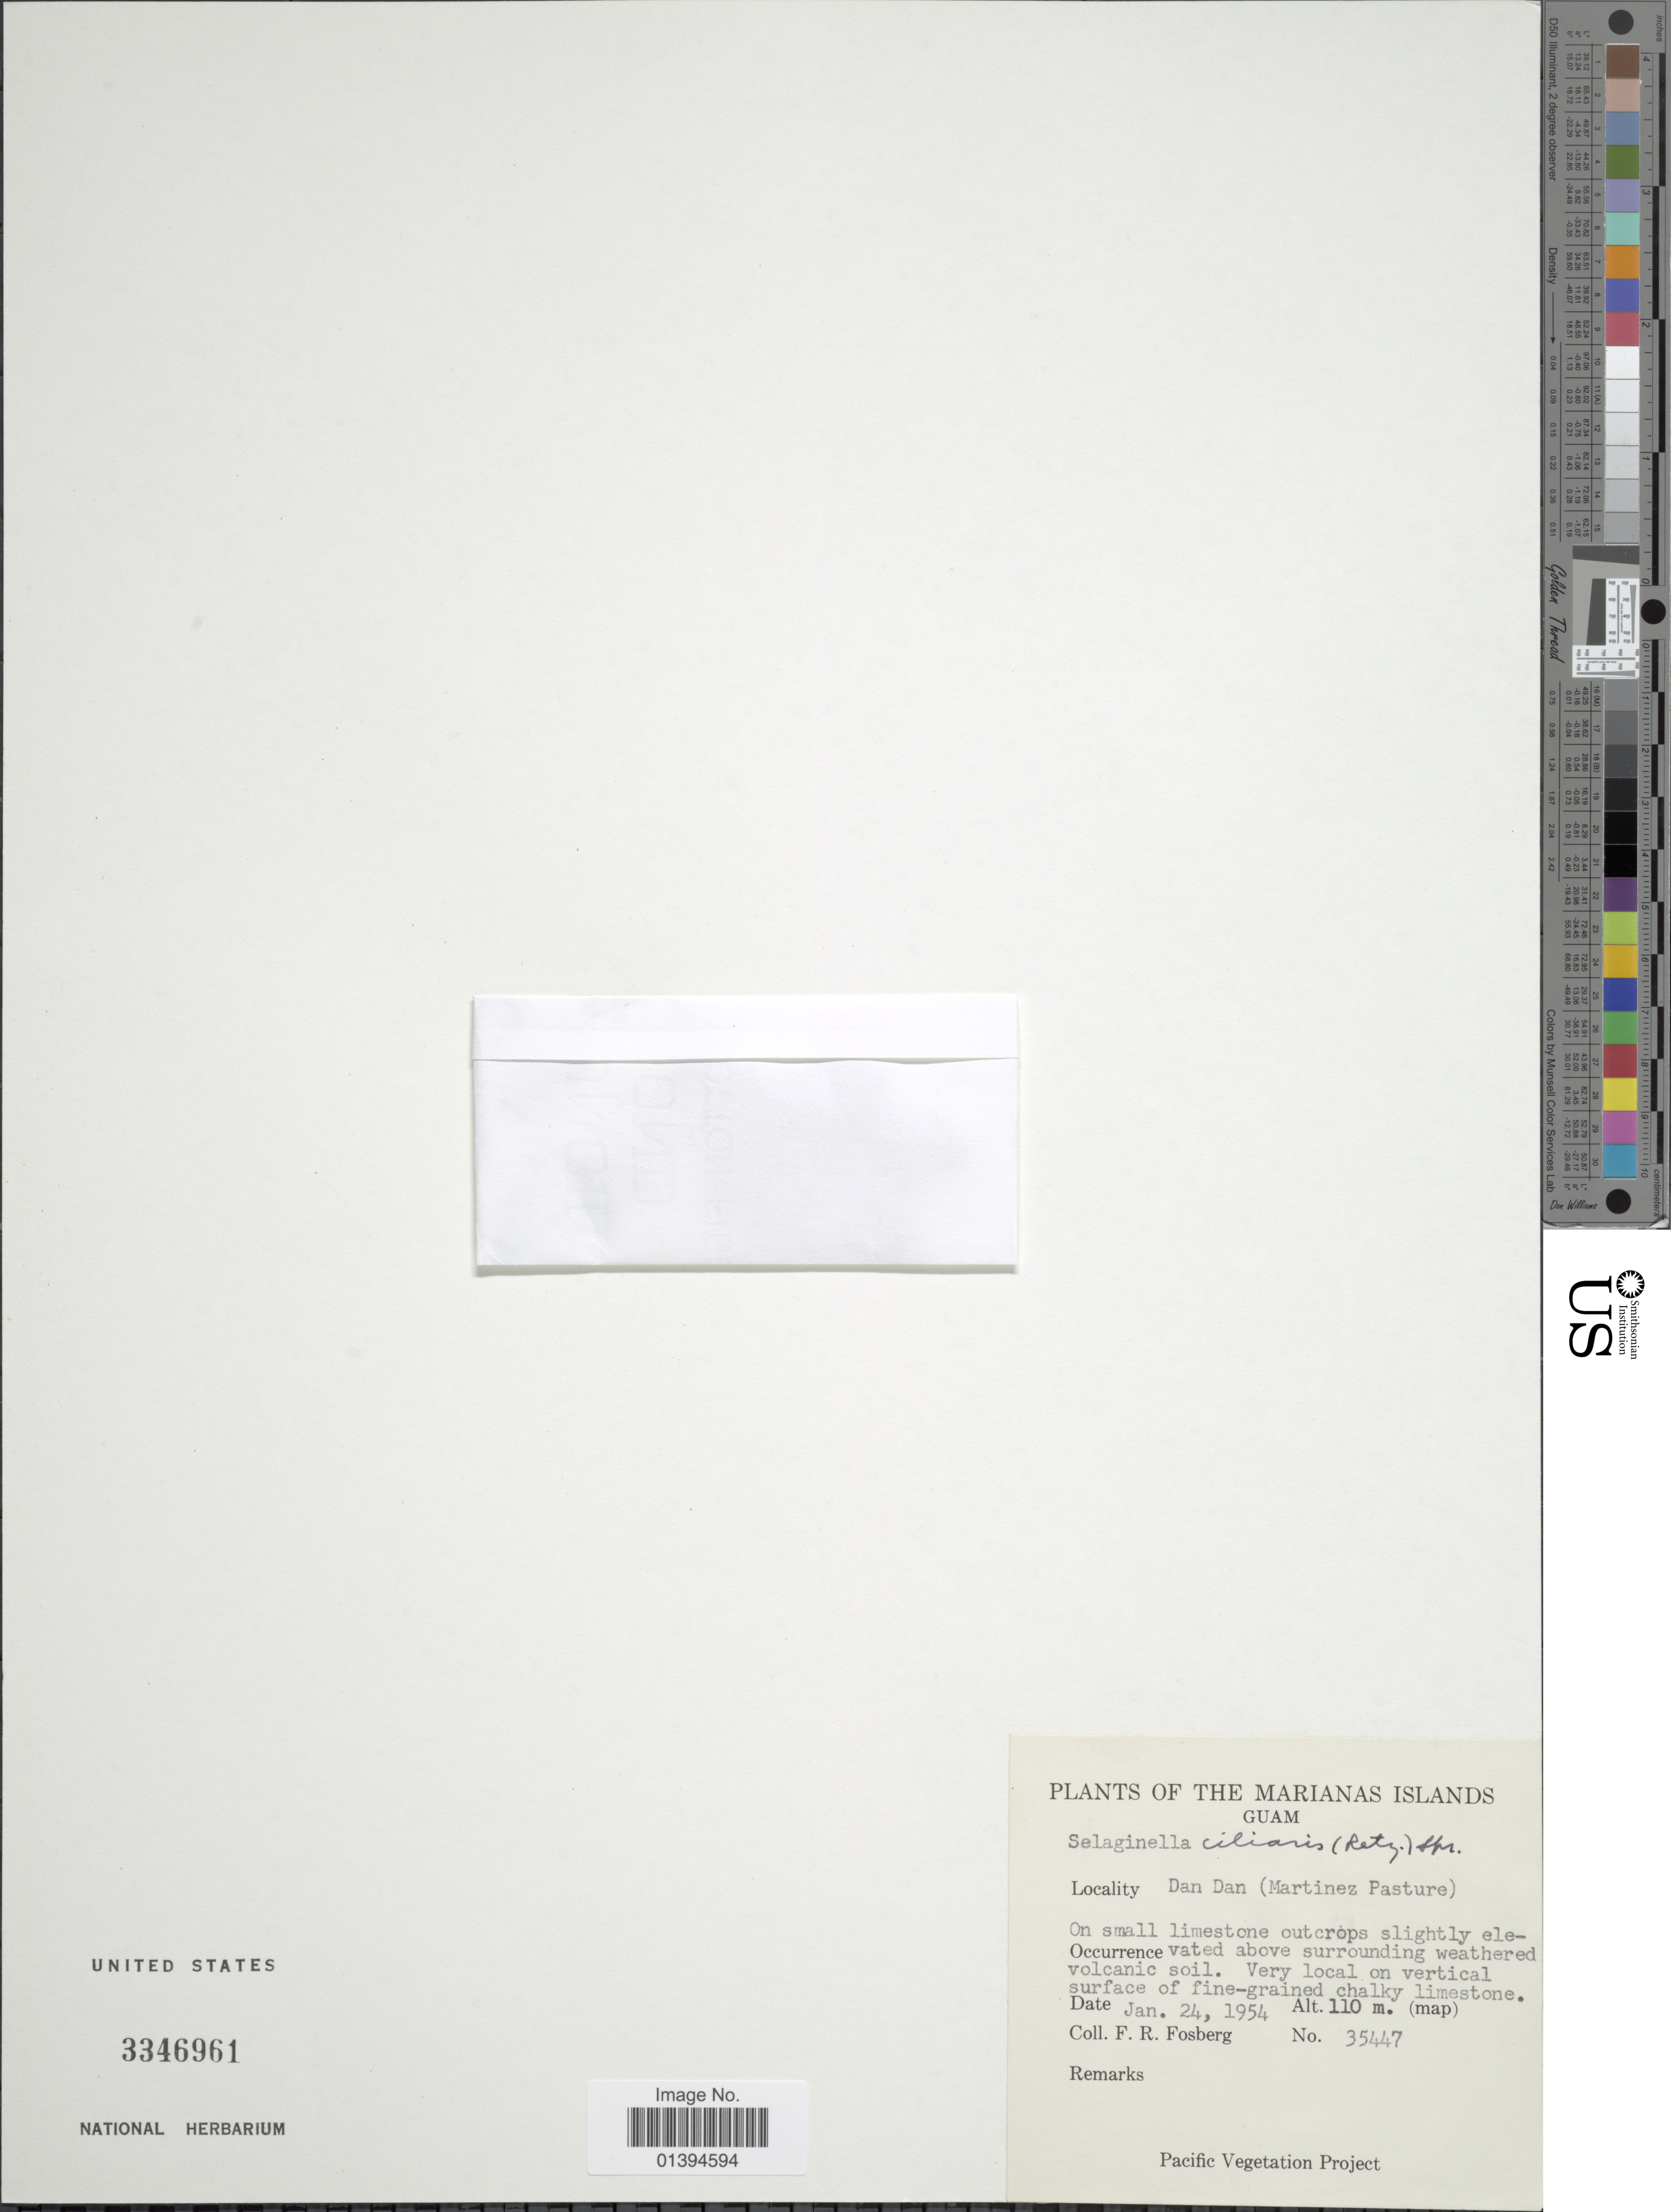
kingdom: Plantae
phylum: Tracheophyta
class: Lycopodiopsida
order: Selaginellales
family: Selaginellaceae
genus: Selaginella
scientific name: Selaginella ciliaris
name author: (Retz.) Spring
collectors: F. R. Fosberg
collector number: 35447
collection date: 1954-01-24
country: Guam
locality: Marianas Islands, Dan Dan (Martinez Pasture)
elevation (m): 110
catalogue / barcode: US 3346961